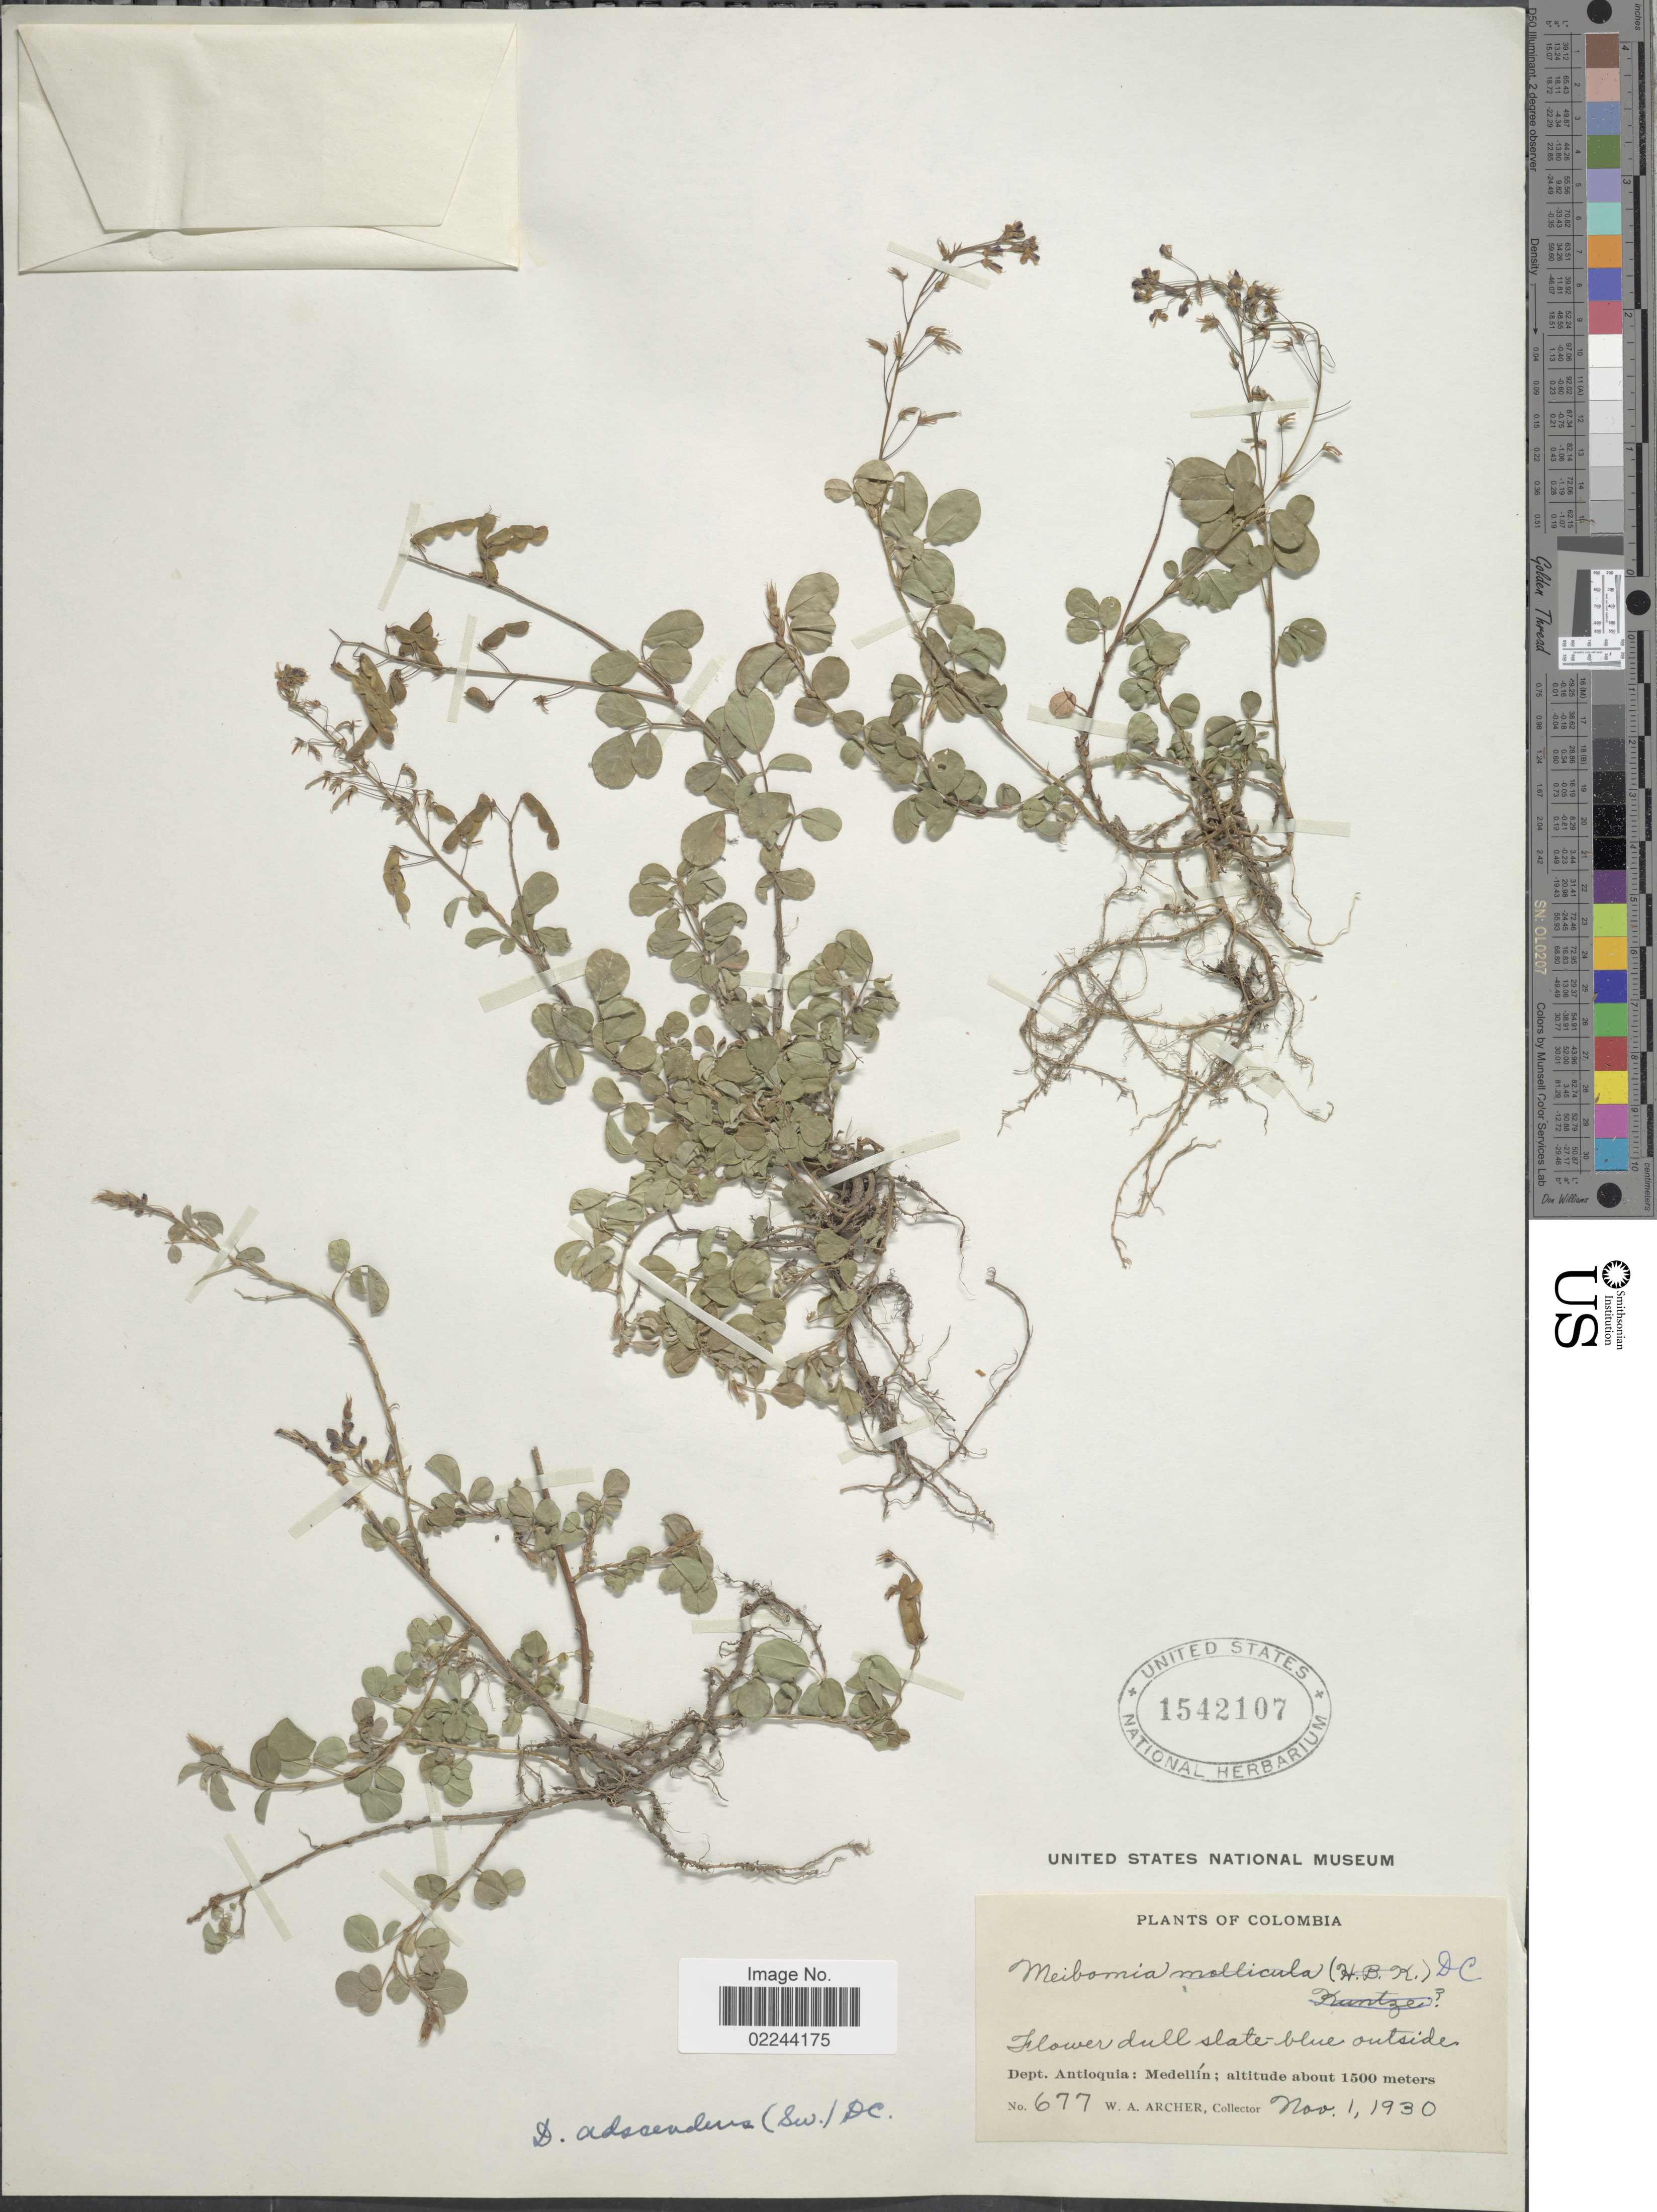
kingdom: Plantae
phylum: Tracheophyta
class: Magnoliopsida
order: Fabales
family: Fabaceae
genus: Grona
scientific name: Grona adscendens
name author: (Sw.) H. Ohashi & K. Ohashi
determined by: Strong, Mark T., (BOT), Smithsonian Institution - National Museum of Natural History (UNITED STATES)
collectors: W. A. Archer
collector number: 677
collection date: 1930-11-01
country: Colombia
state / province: Antioquia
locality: Medellín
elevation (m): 1500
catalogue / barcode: US 1542107